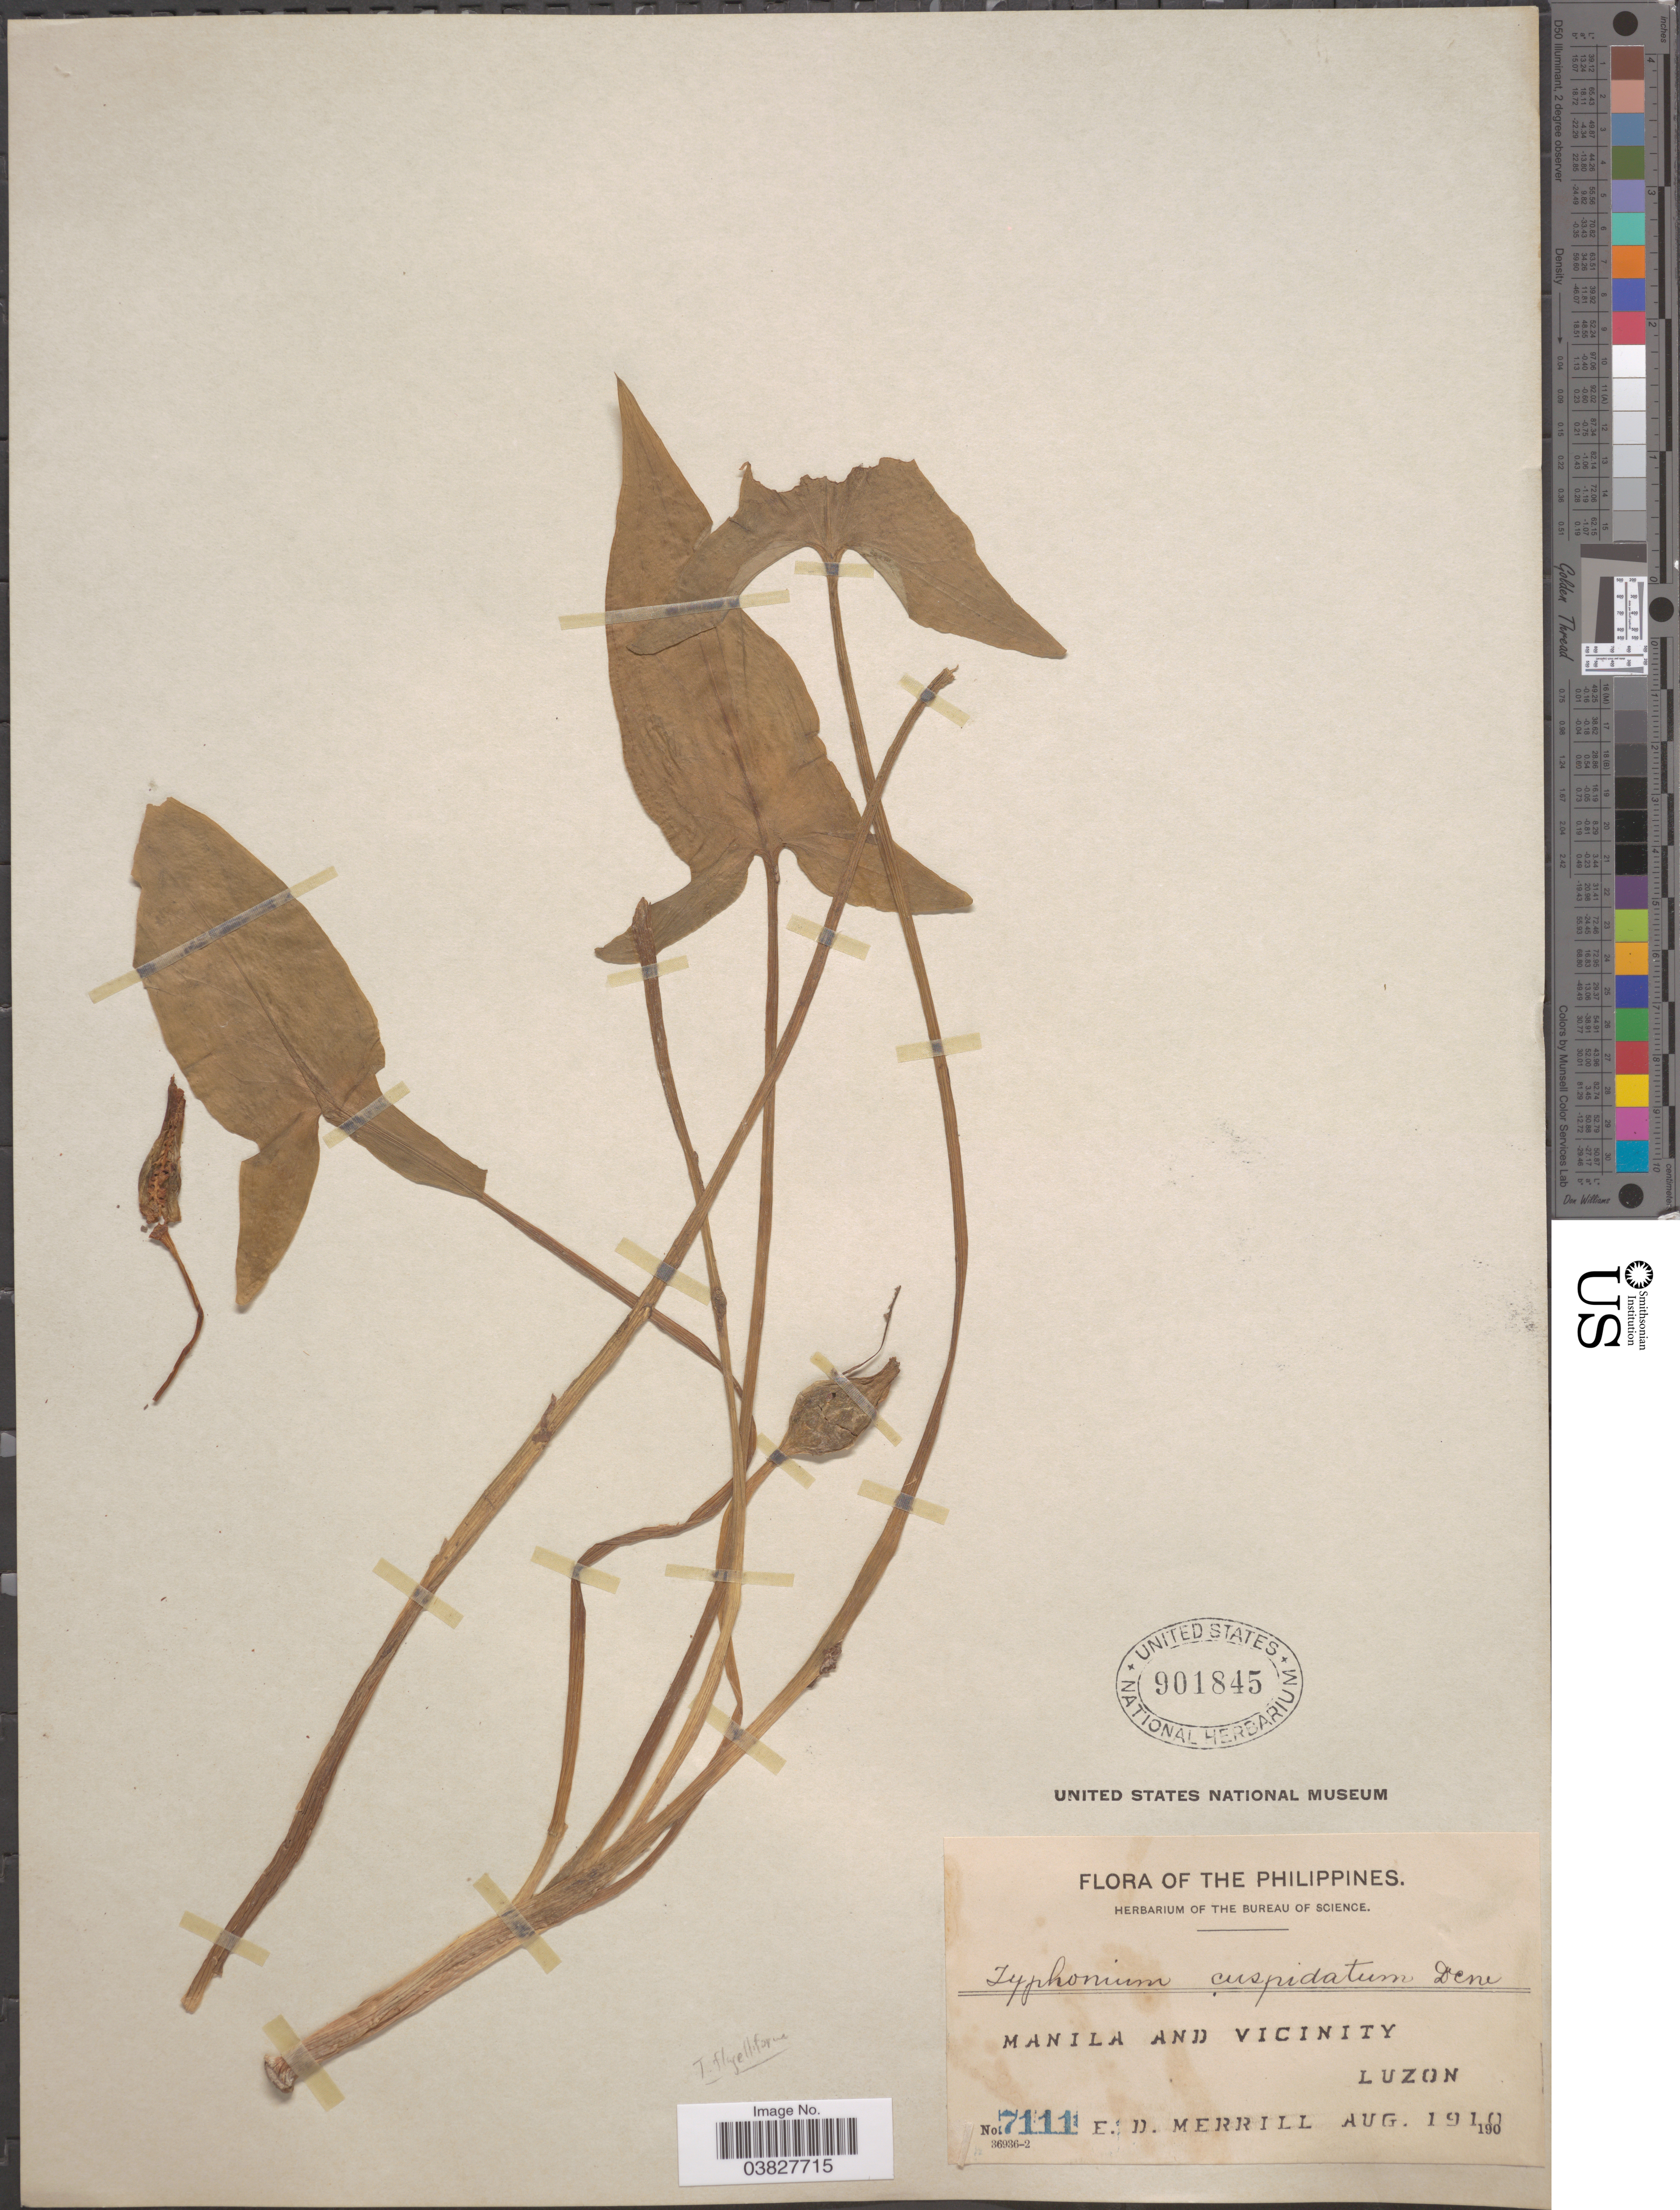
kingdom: Plantae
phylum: Tracheophyta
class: Liliopsida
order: Alismatales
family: Araceae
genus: Typhonium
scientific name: Typhonium flagelliforme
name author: (Lodd.) Blume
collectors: E. D. Merrill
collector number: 7111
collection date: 1910-08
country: Philippines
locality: Manila and Vicinity, Luzon.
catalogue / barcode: US 901845